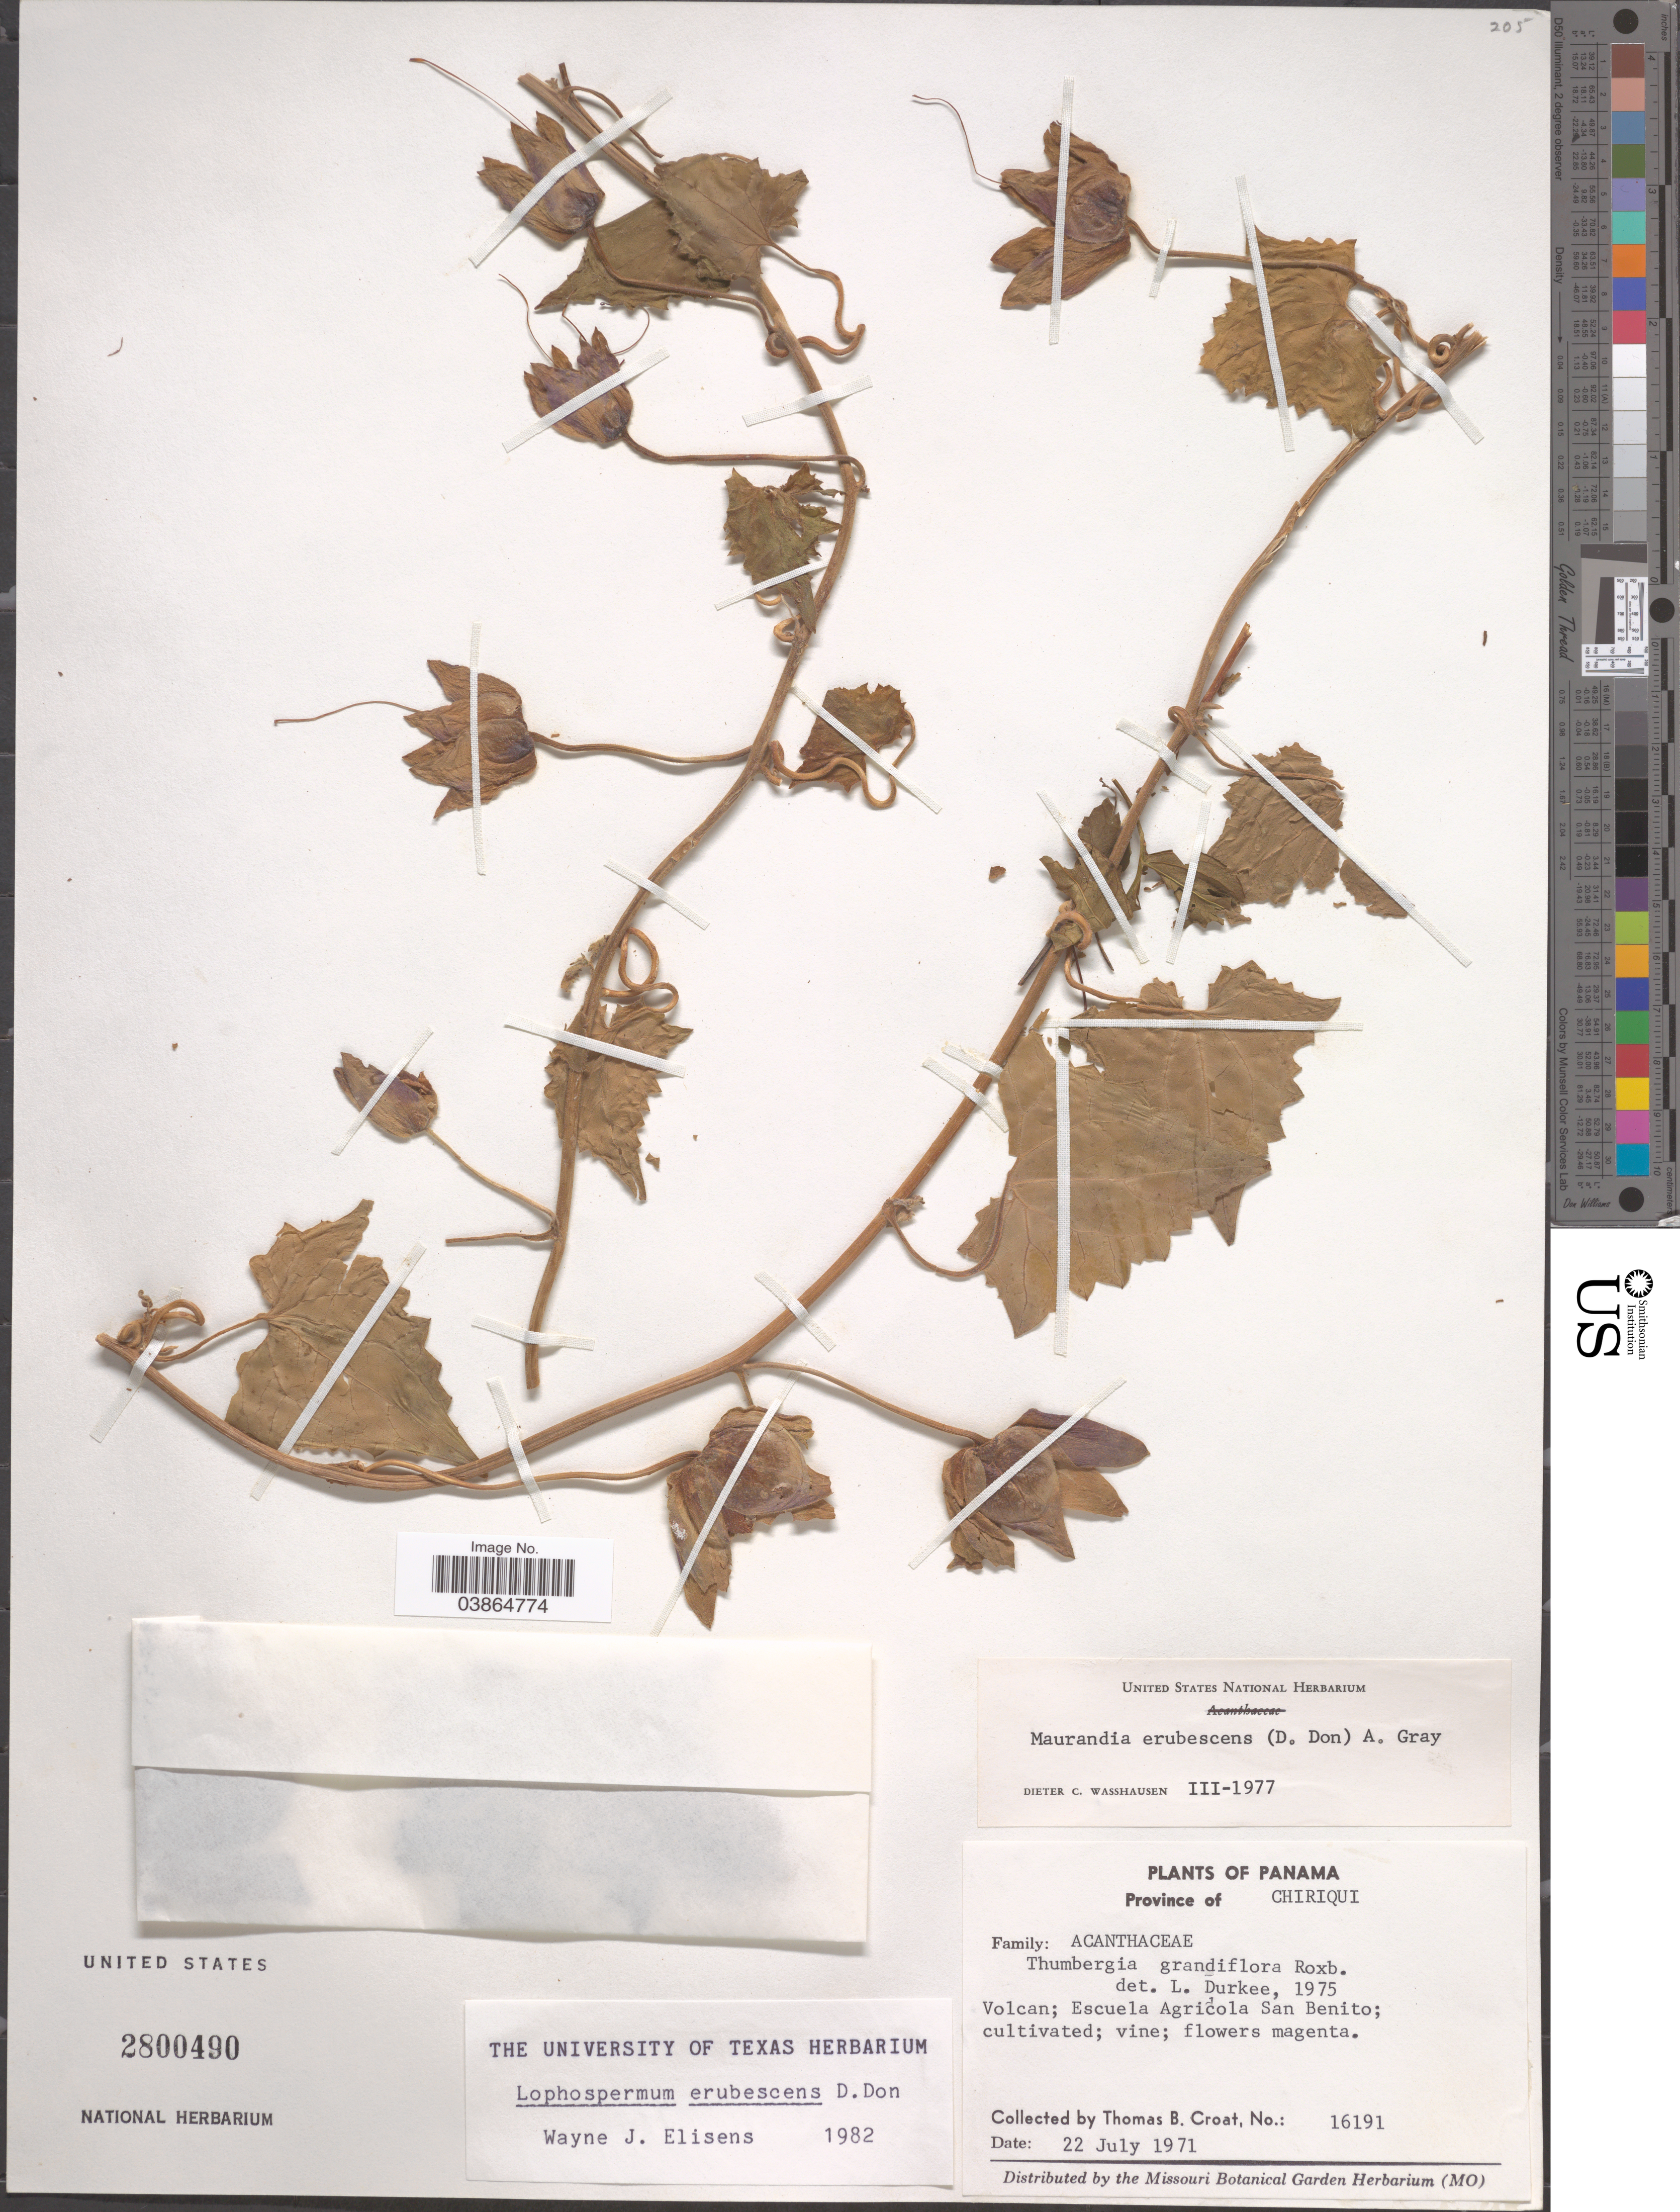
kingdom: Plantae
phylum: Tracheophyta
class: Magnoliopsida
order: Lamiales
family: Plantaginaceae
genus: Maurandya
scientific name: Maurandya erubescens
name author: (D. Don) A. Gray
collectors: T. B. Croat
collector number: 16191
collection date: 1971-07-22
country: Panama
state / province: Chiriqui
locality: Volcan; Escuela Agricola San Benito; cultivated.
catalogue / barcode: US 2800490